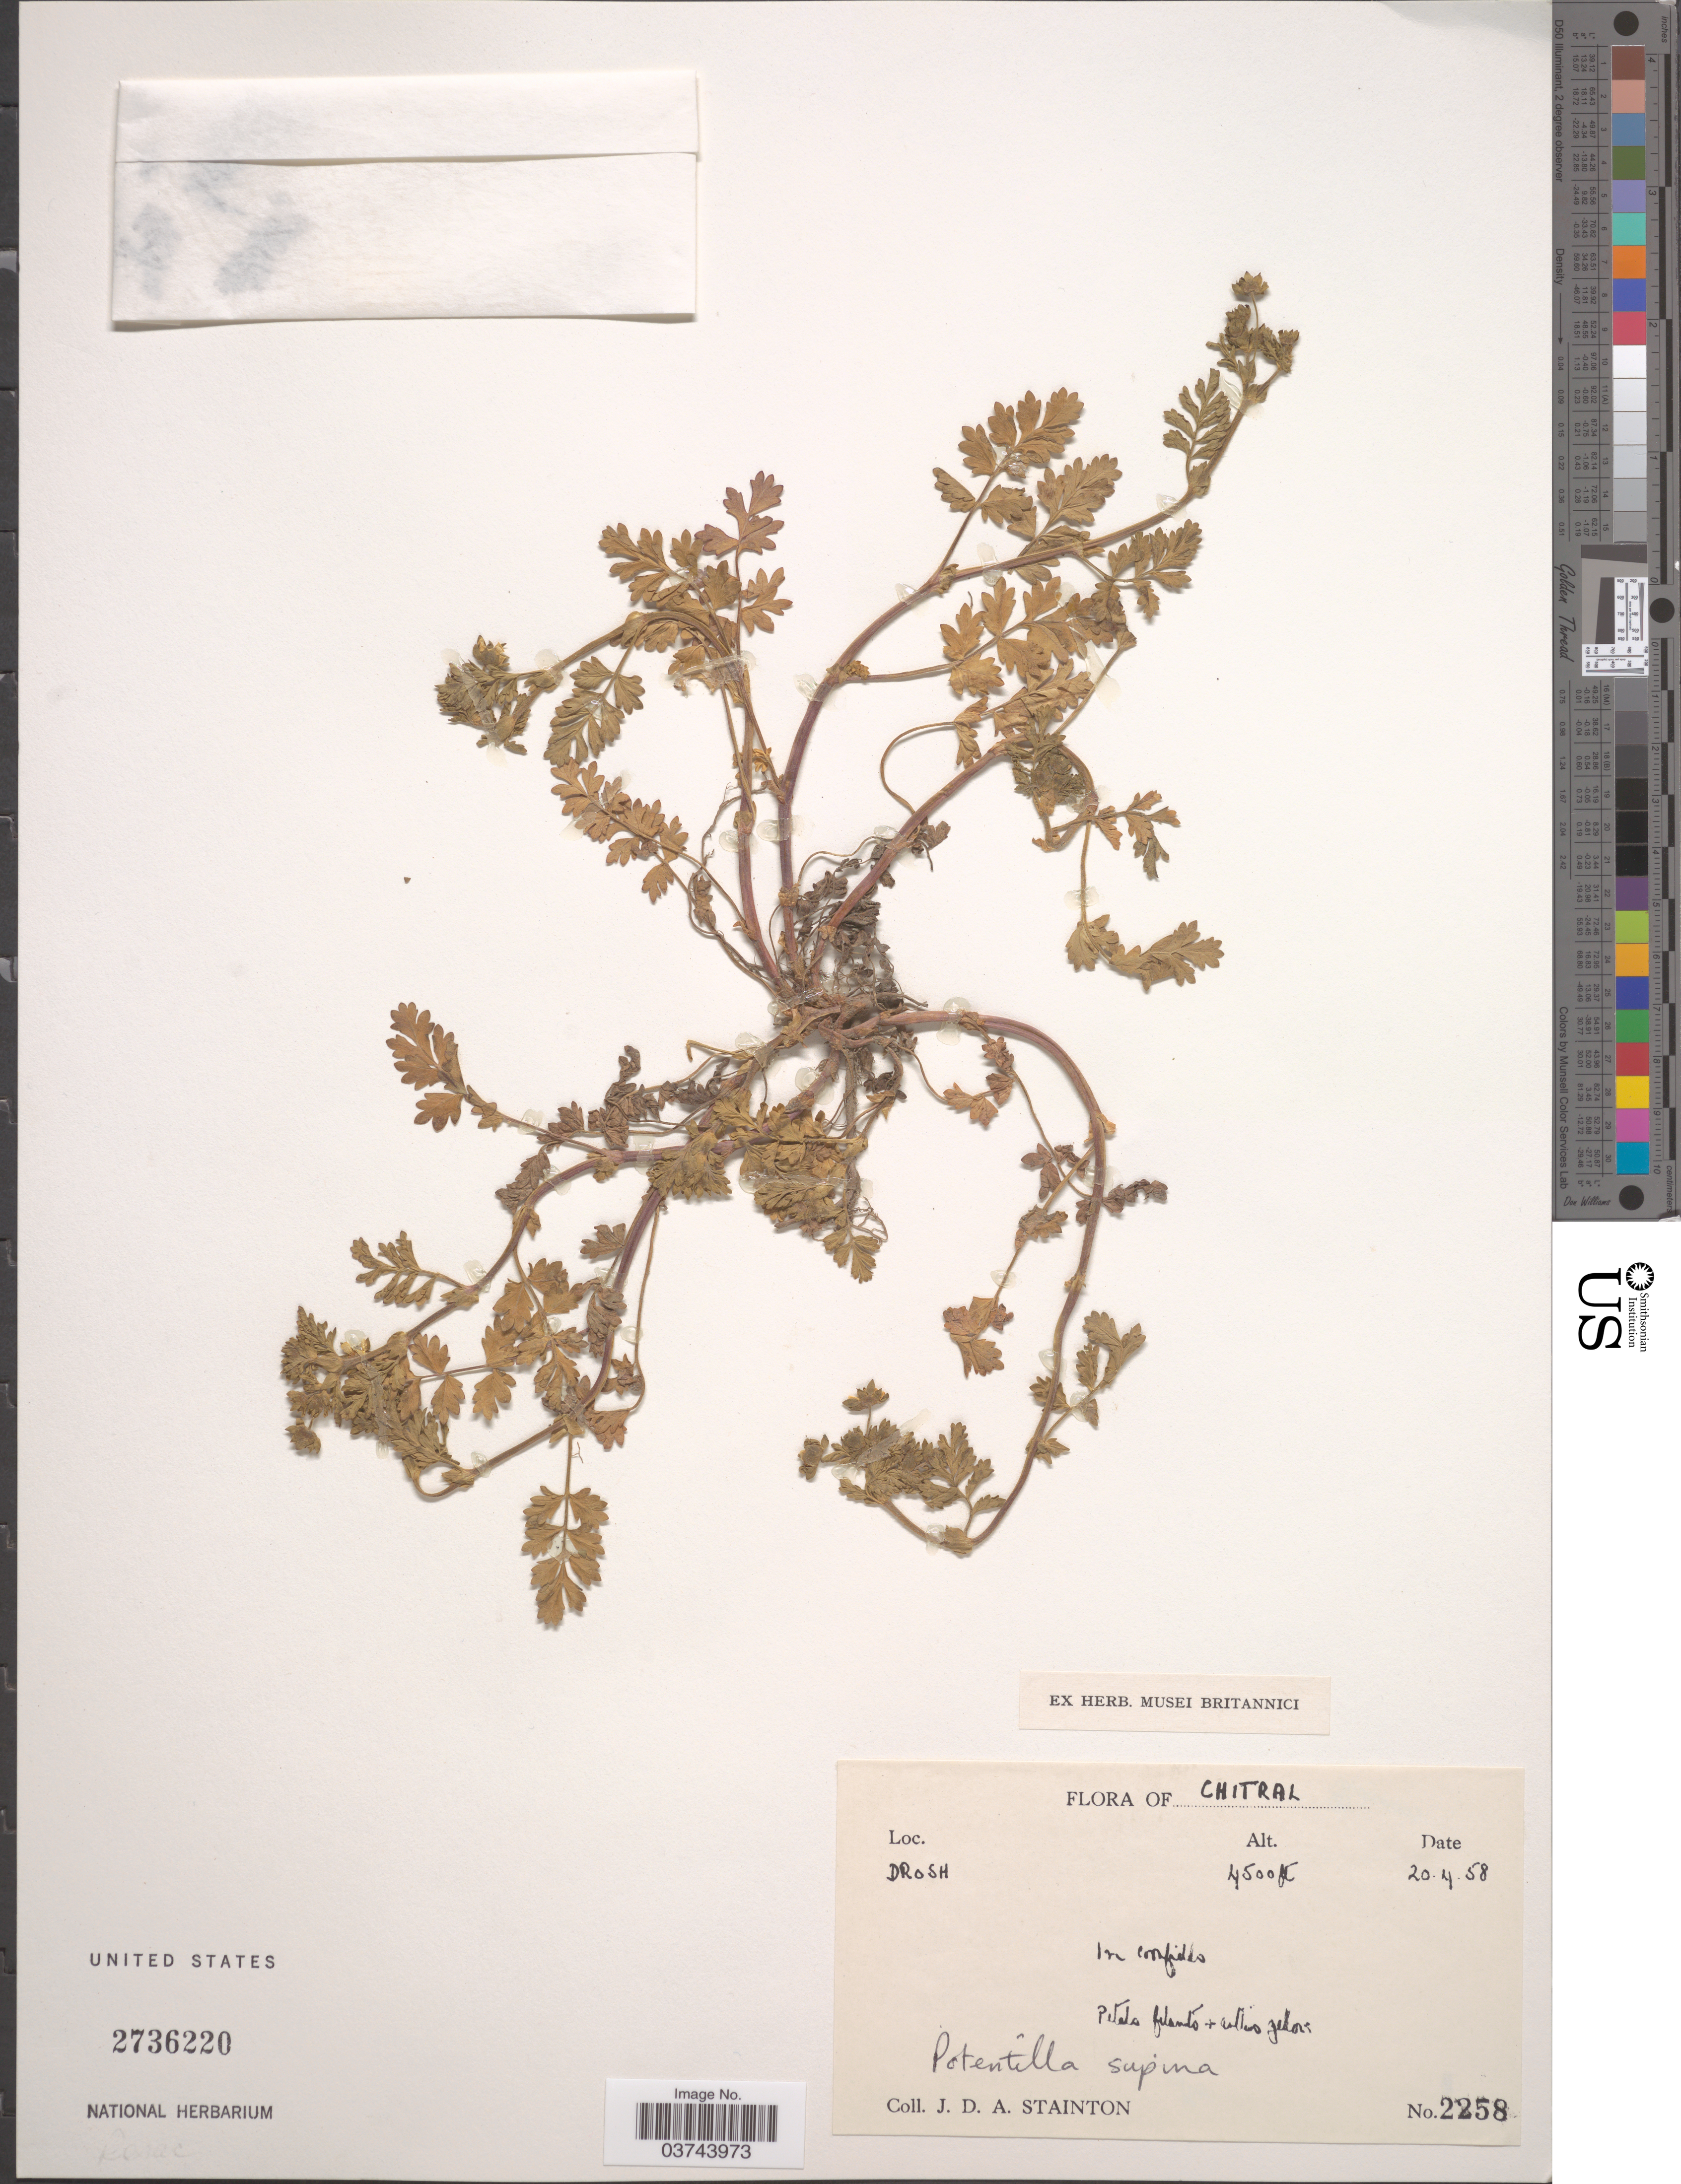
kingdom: Plantae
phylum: Tracheophyta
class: Magnoliopsida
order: Rosales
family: Rosaceae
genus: Potentilla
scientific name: Potentilla supina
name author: L.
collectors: J. Stainton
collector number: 2258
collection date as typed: Transcribed d/m/y: 20/4/58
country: Pakistan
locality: Chitral. Drosh.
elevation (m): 1372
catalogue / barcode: US 2736220